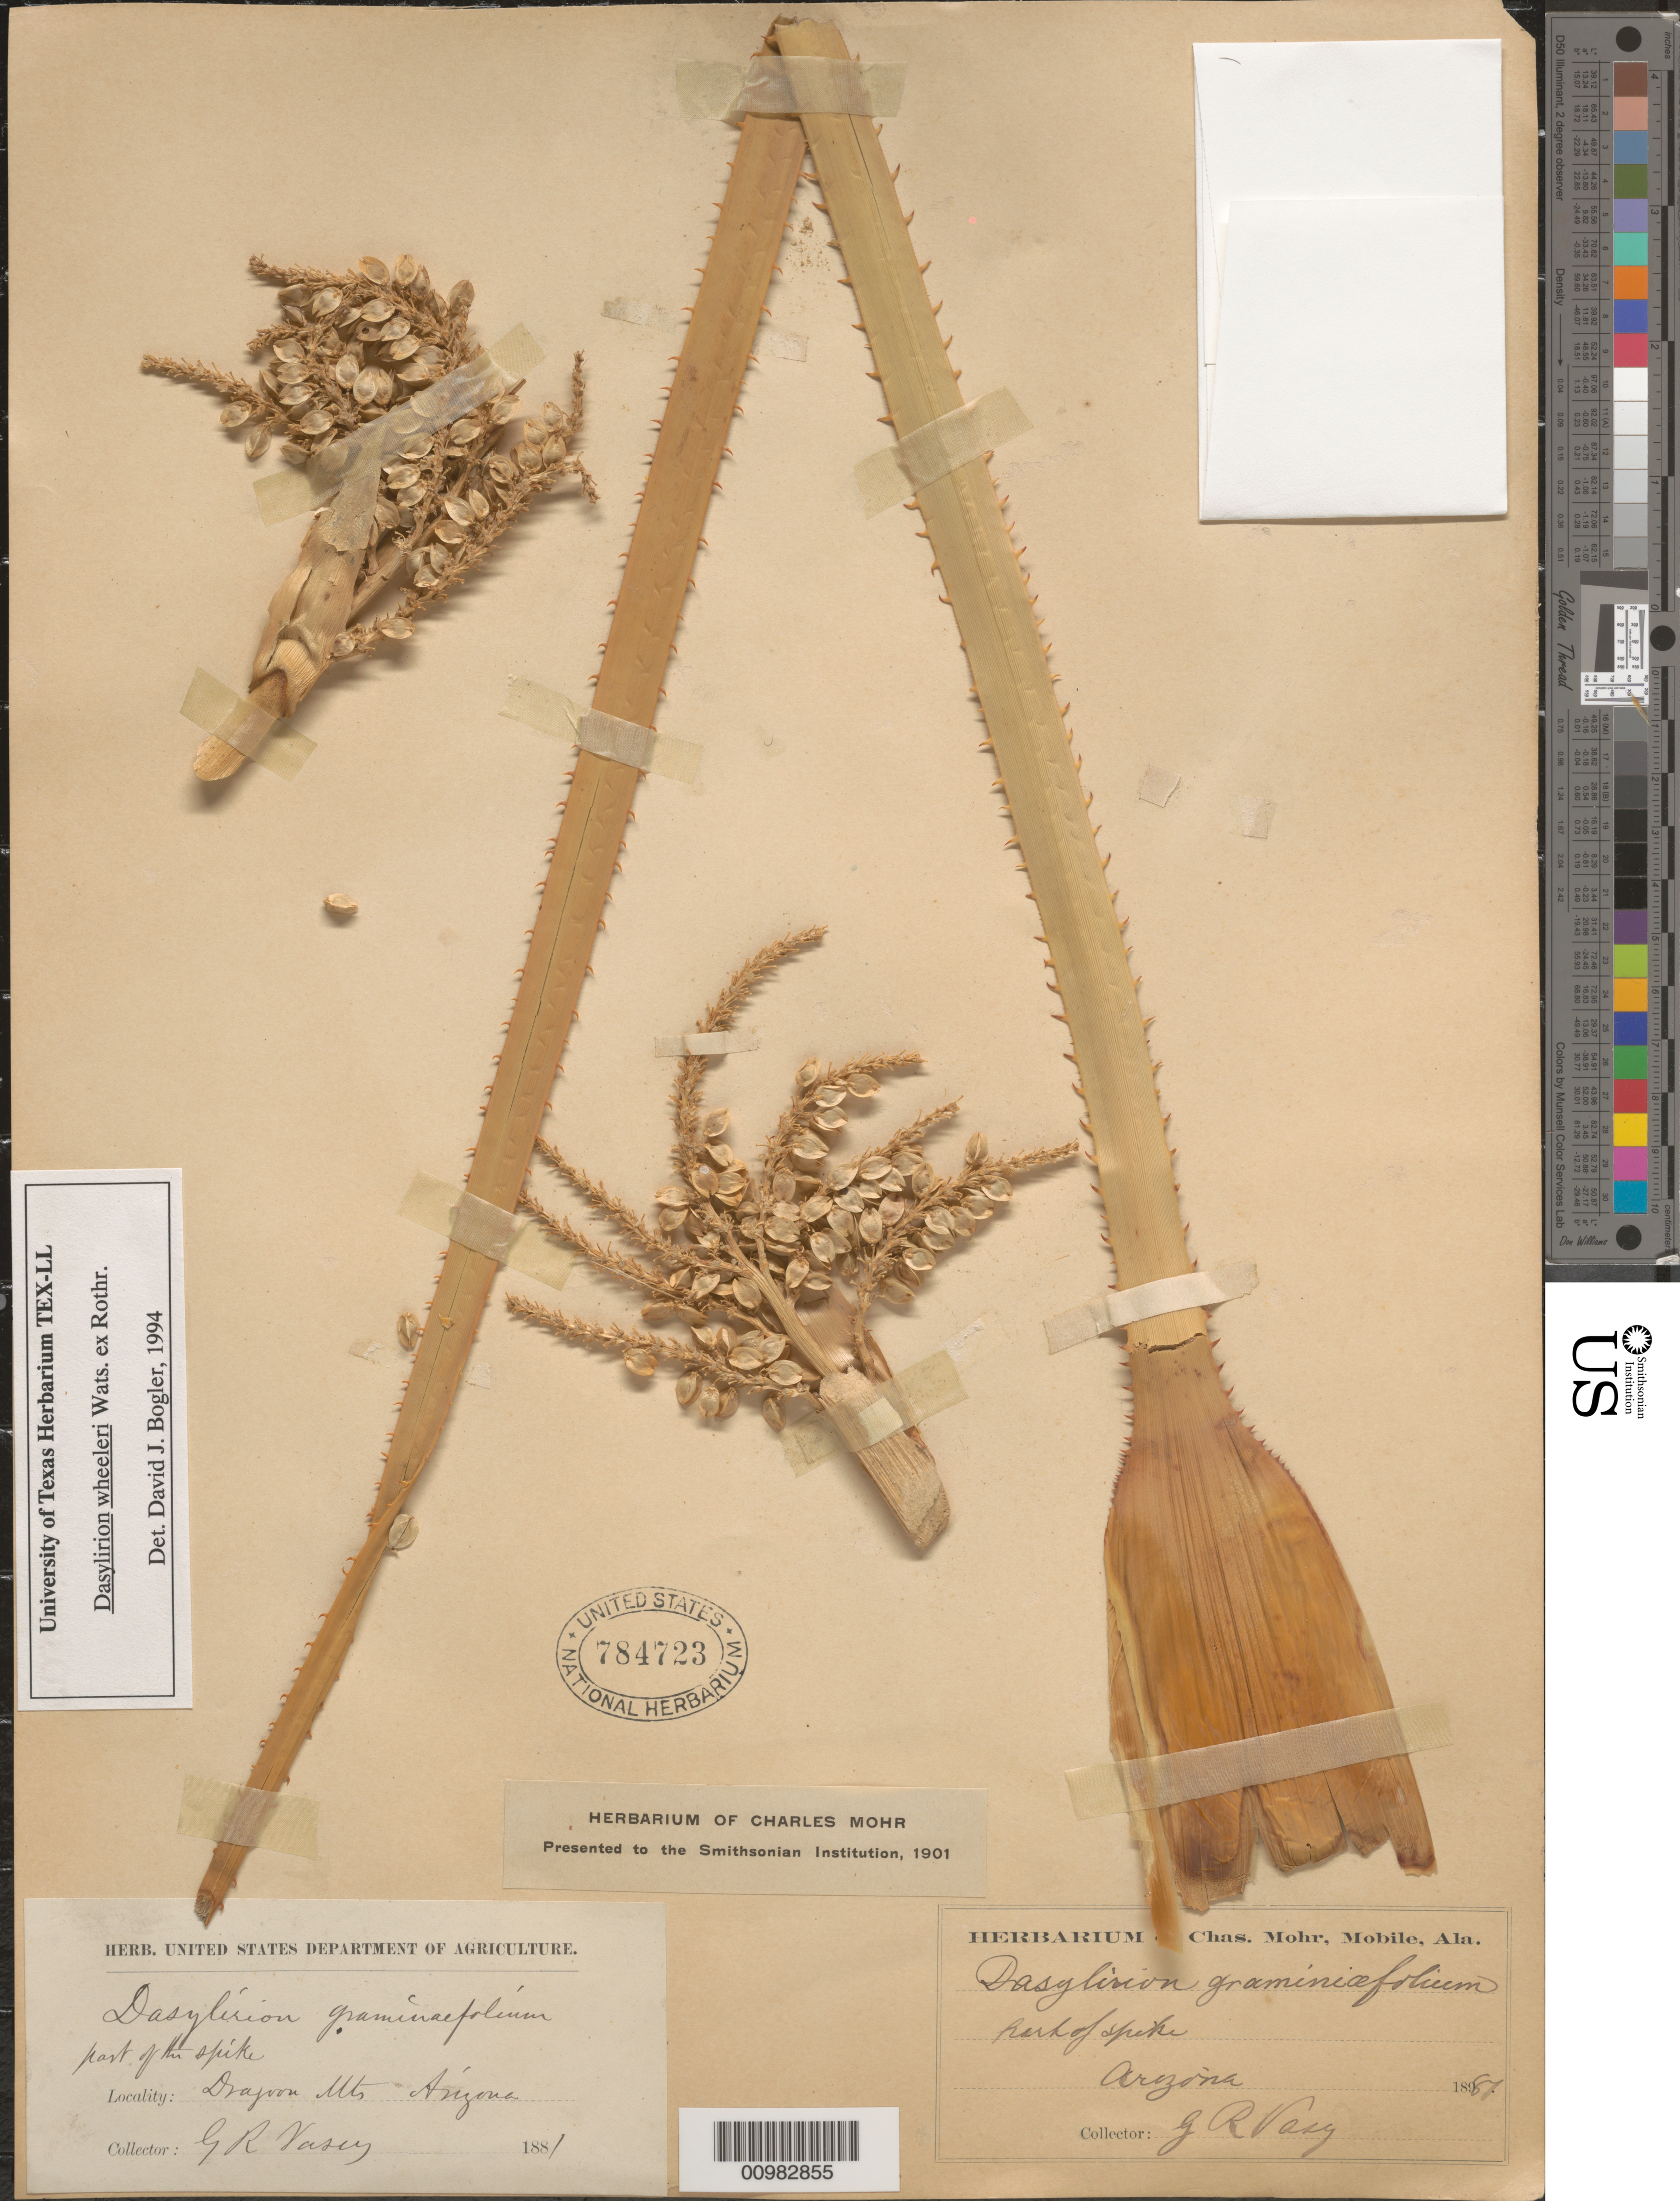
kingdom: Plantae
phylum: Tracheophyta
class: Liliopsida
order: Asparagales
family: Asparagaceae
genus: Dasylirion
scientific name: Dasylirion wheeleri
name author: S. Watson ex Rothr.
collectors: G. Vasey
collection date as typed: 1881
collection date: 1881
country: United States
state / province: Arizona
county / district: Cochise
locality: Dragoon Mountains.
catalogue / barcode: US 784723